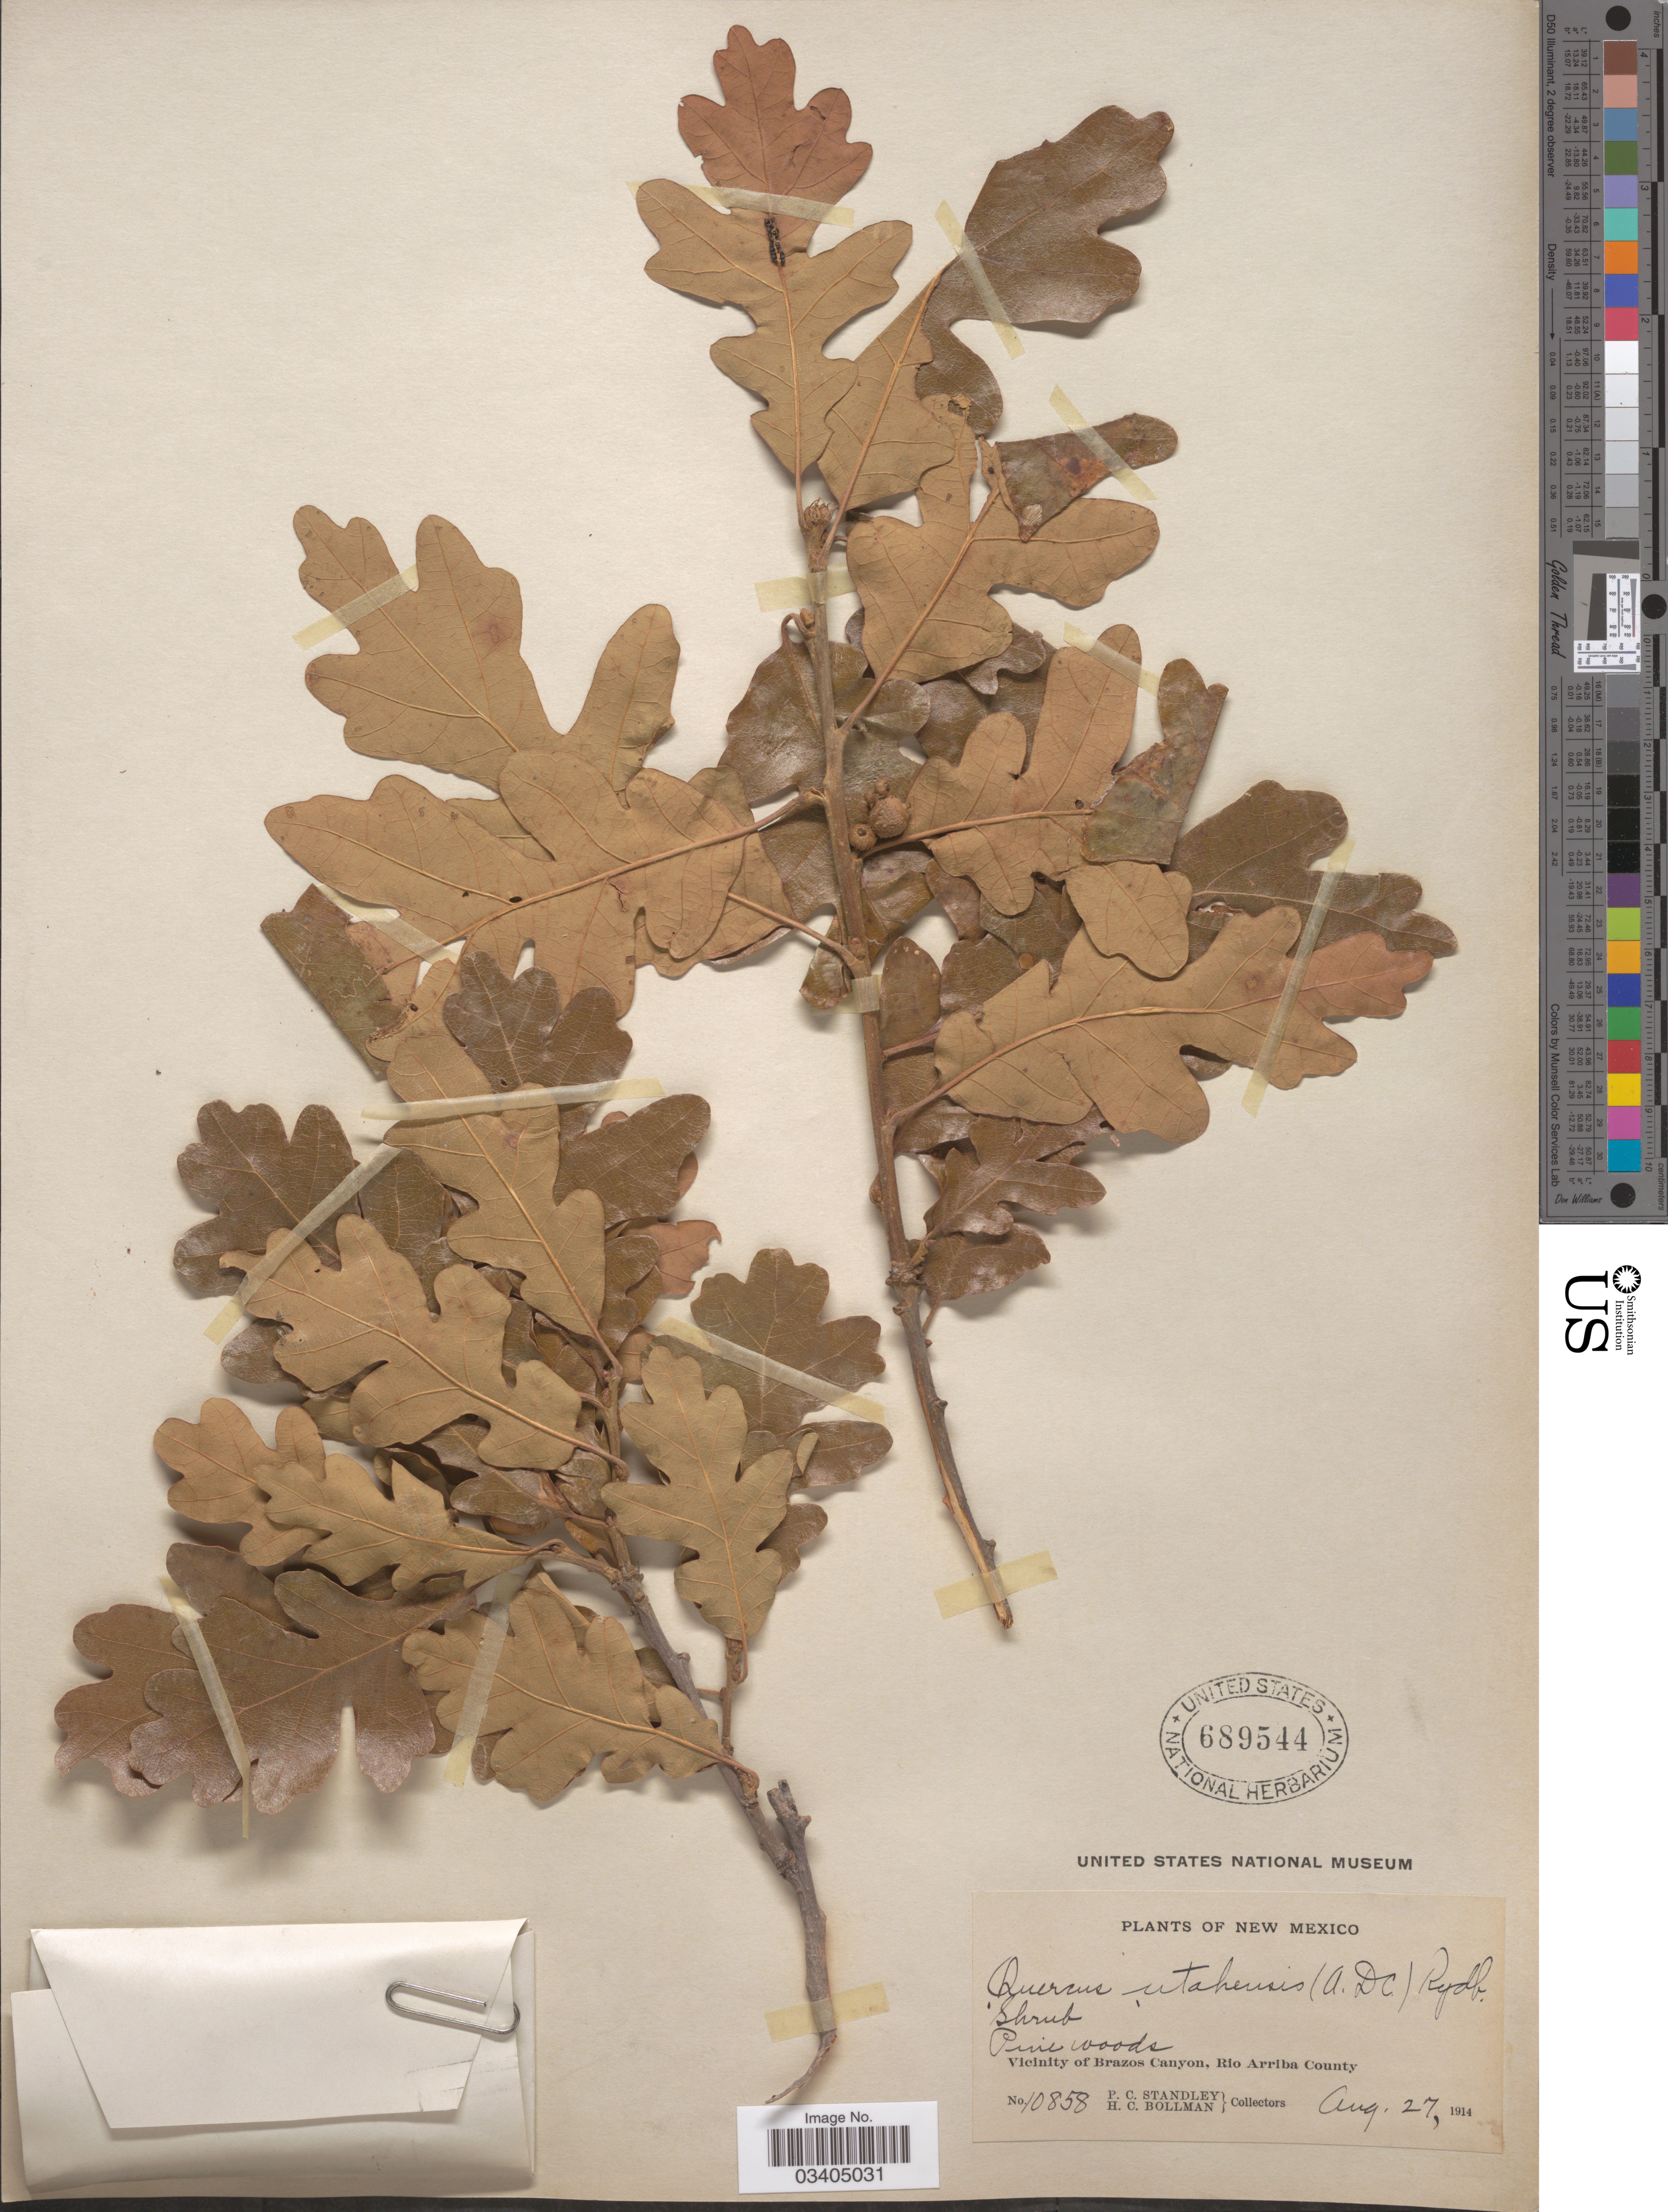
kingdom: Plantae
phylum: Tracheophyta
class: Magnoliopsida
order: Fagales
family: Fagaceae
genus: Quercus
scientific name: Quercus gambelii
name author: Nutt.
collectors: P. C. Standley & H. C. Bollman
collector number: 10858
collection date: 1914-08-27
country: United States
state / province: New Mexico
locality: Vicinity of Brazos Canyon, Rio Arriba County.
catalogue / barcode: US 689544